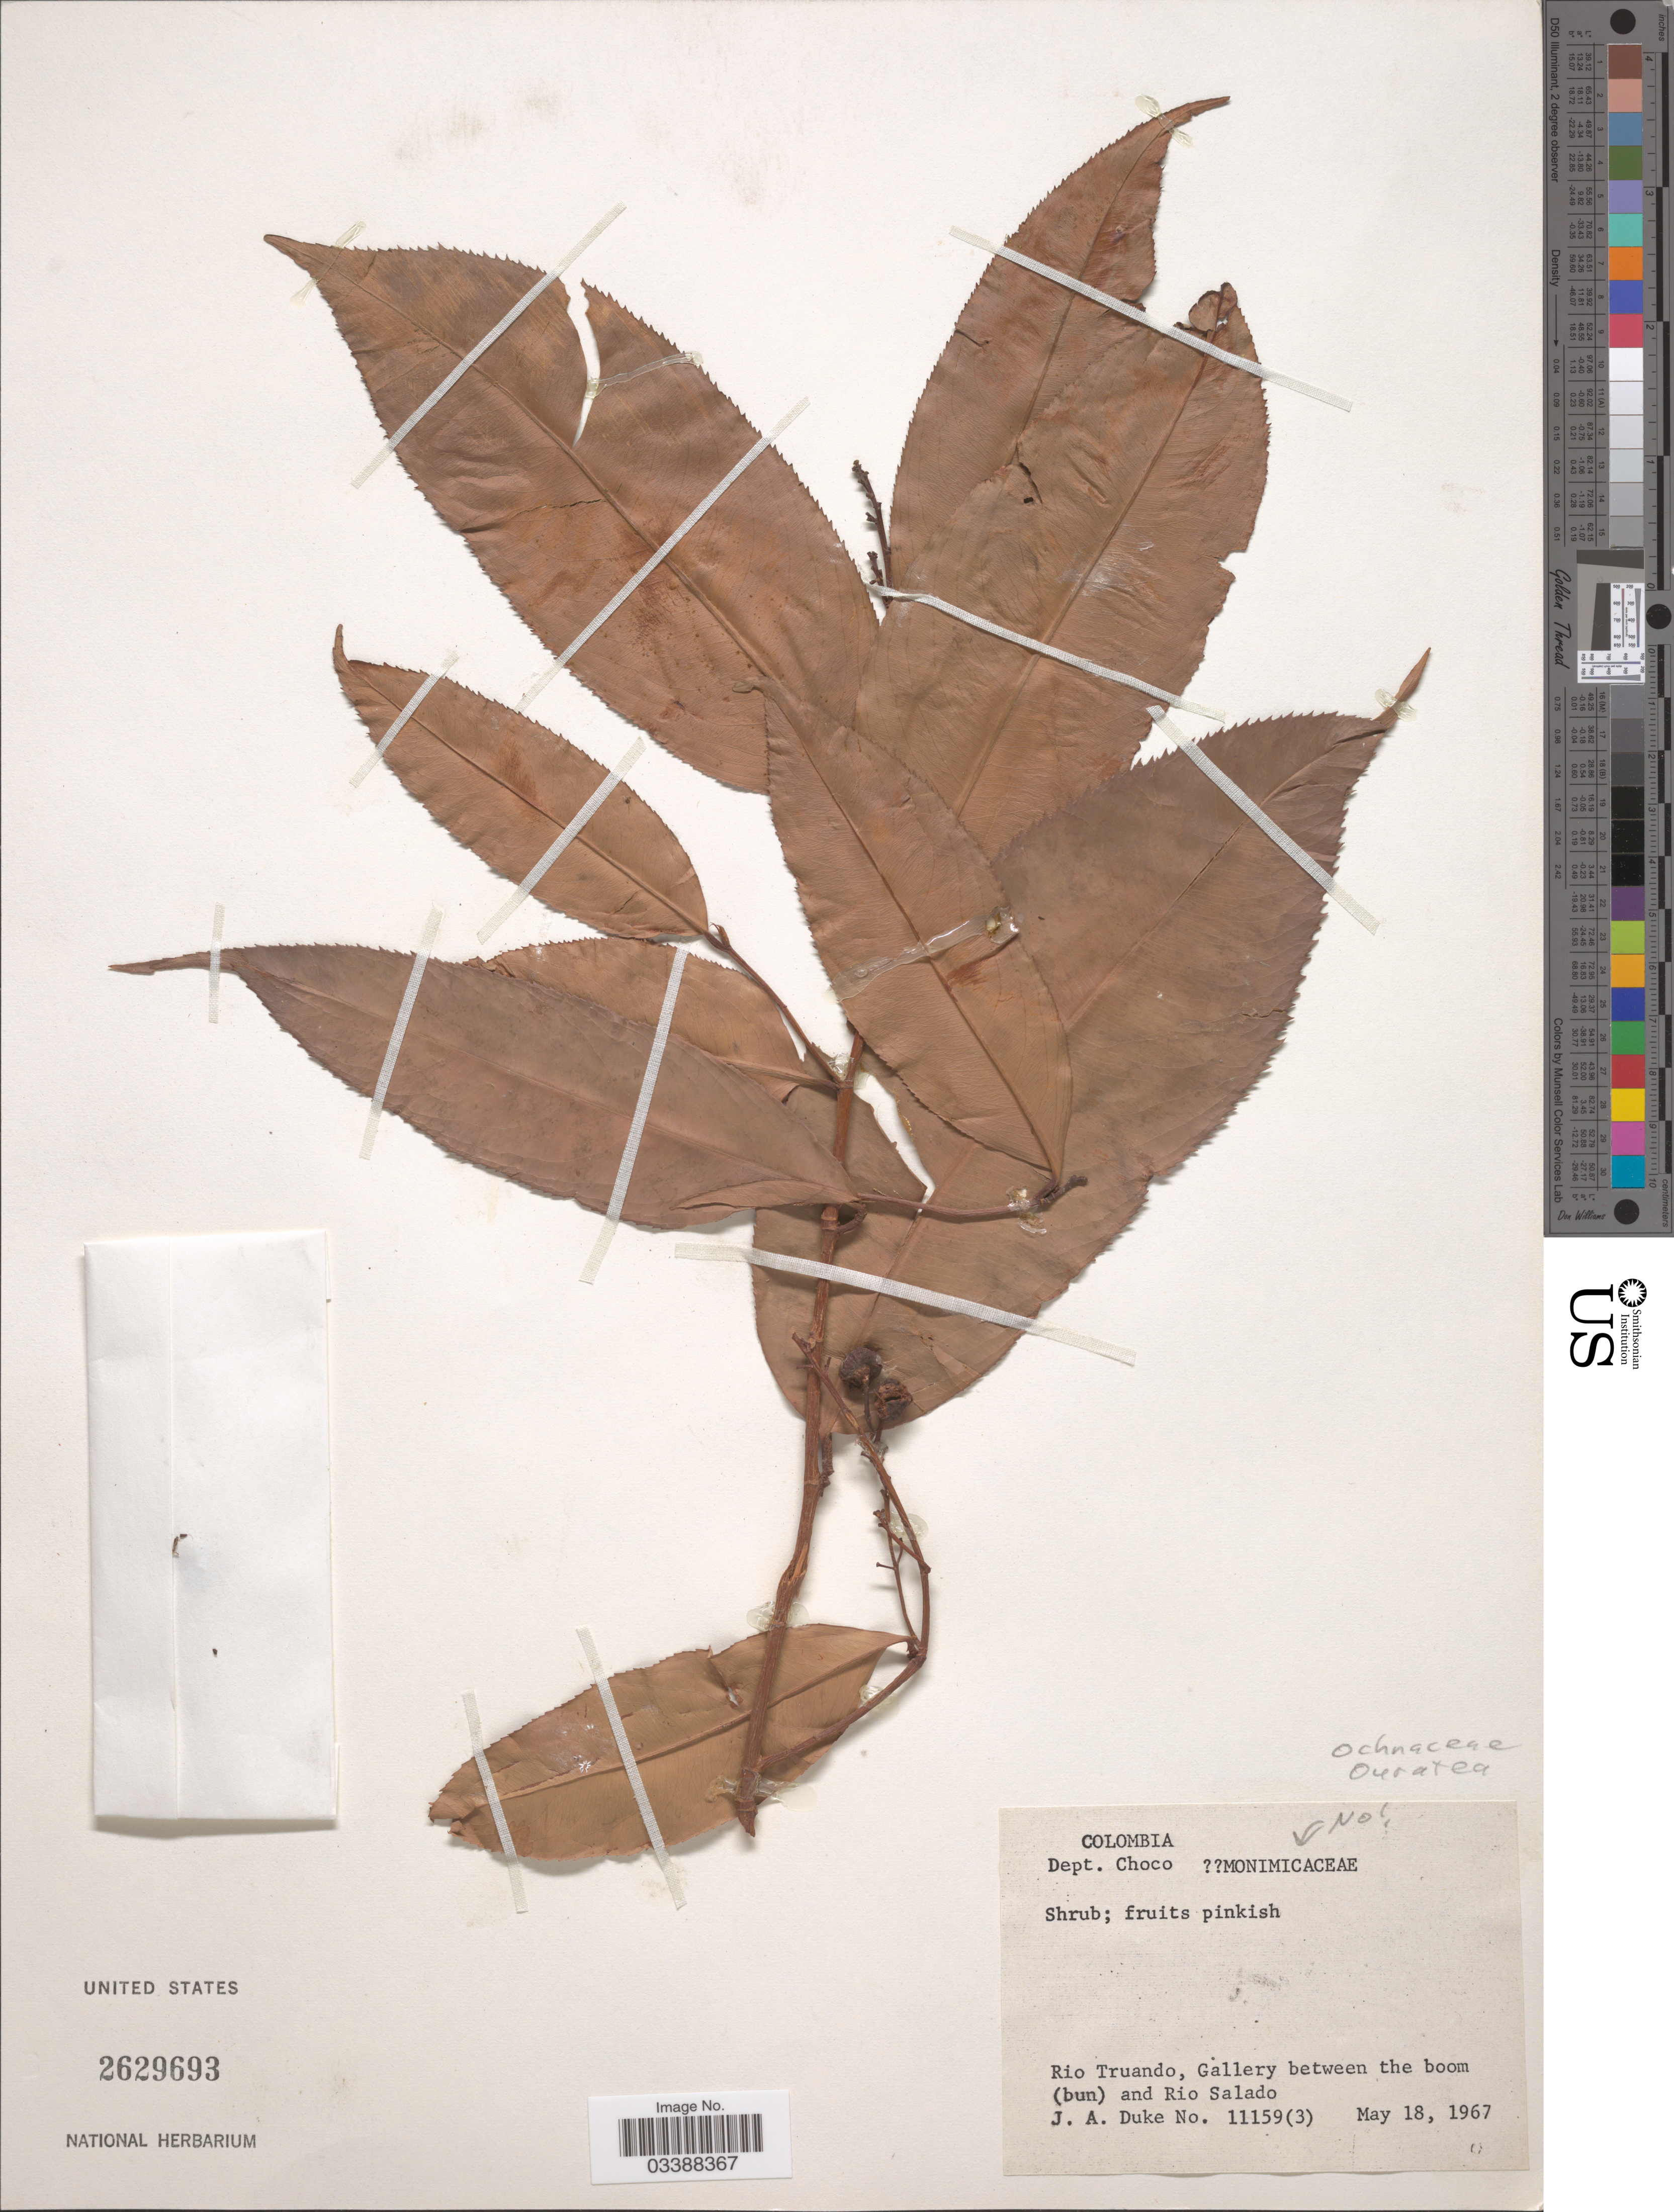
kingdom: Plantae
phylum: Tracheophyta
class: Magnoliopsida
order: Malpighiales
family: Ochnaceae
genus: Ouratea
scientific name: Ouratea sp.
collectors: J. A. Duke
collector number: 11159 (3)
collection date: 1967-05-18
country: Colombia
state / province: Chocó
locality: Dept. Choco. Rio Truando, Gallery between the boom (bun) and Rio Salado.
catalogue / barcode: US 2629693